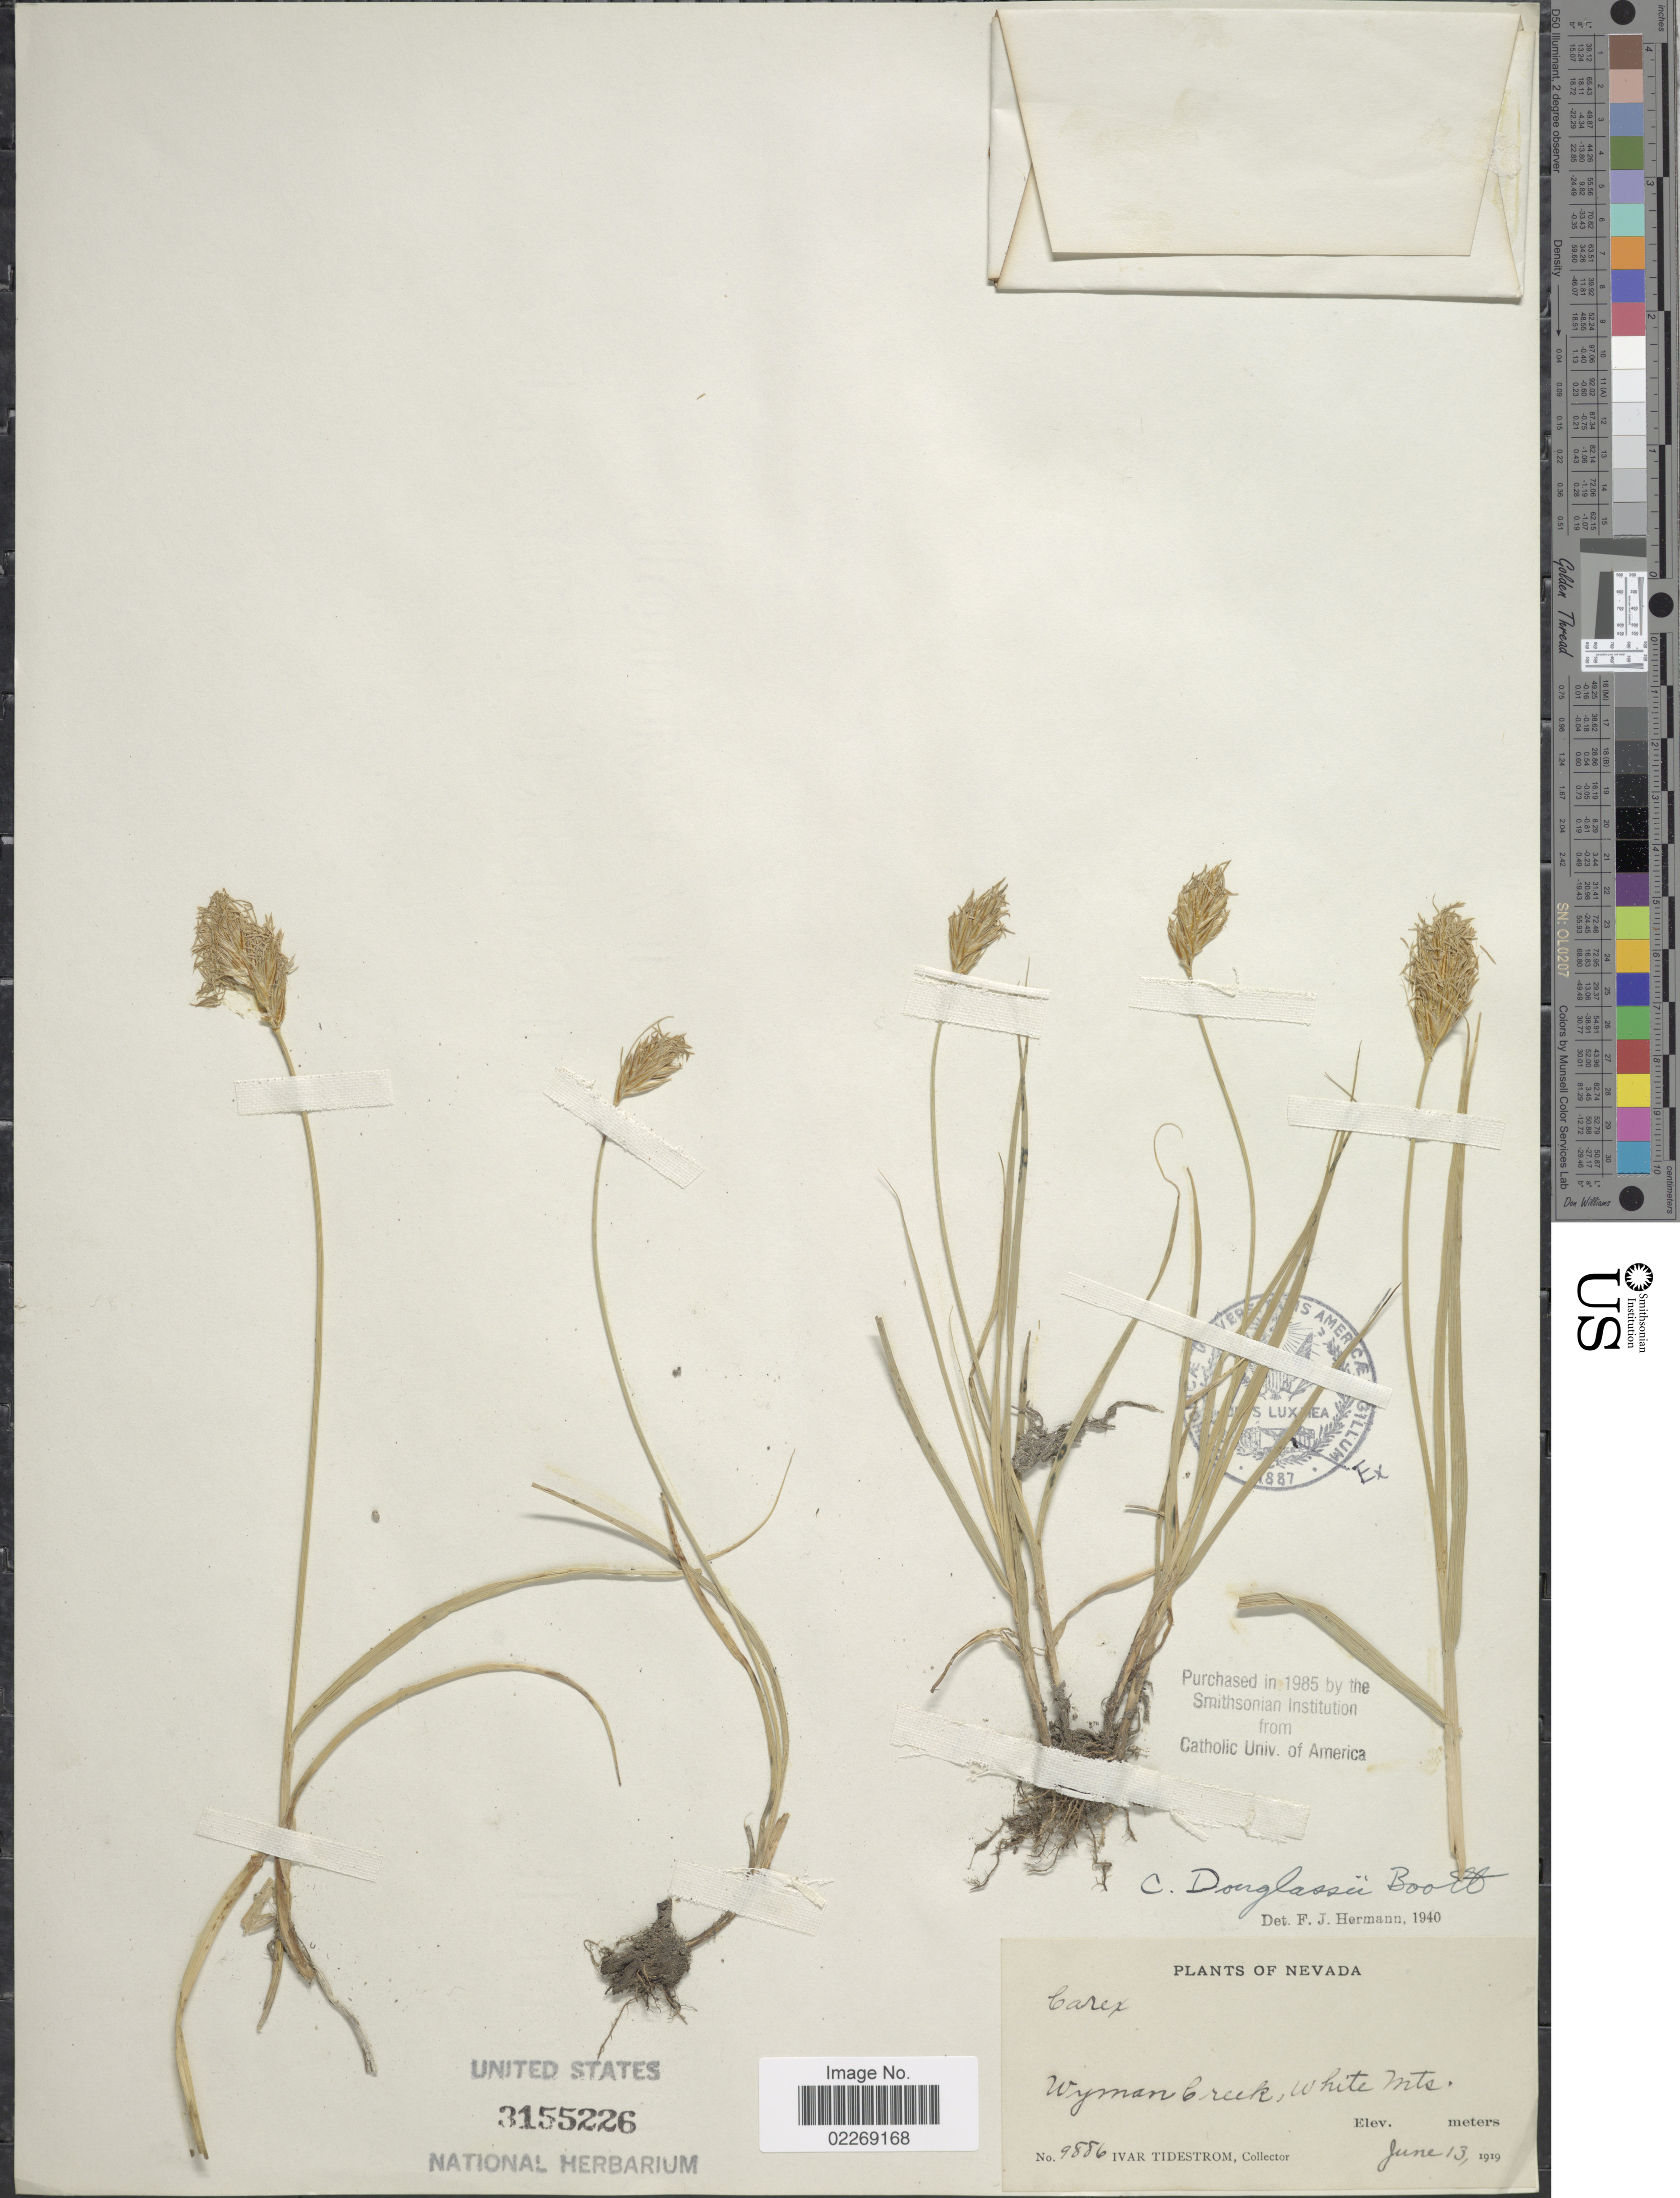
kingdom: Plantae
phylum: Tracheophyta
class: Liliopsida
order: Poales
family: Cyperaceae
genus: Carex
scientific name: Carex douglasii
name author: Boott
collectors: I. F. Tidestrom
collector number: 9886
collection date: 1919-06-13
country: United States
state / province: Nevada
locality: Wyman Creek, White Mts.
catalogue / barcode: US 3155226